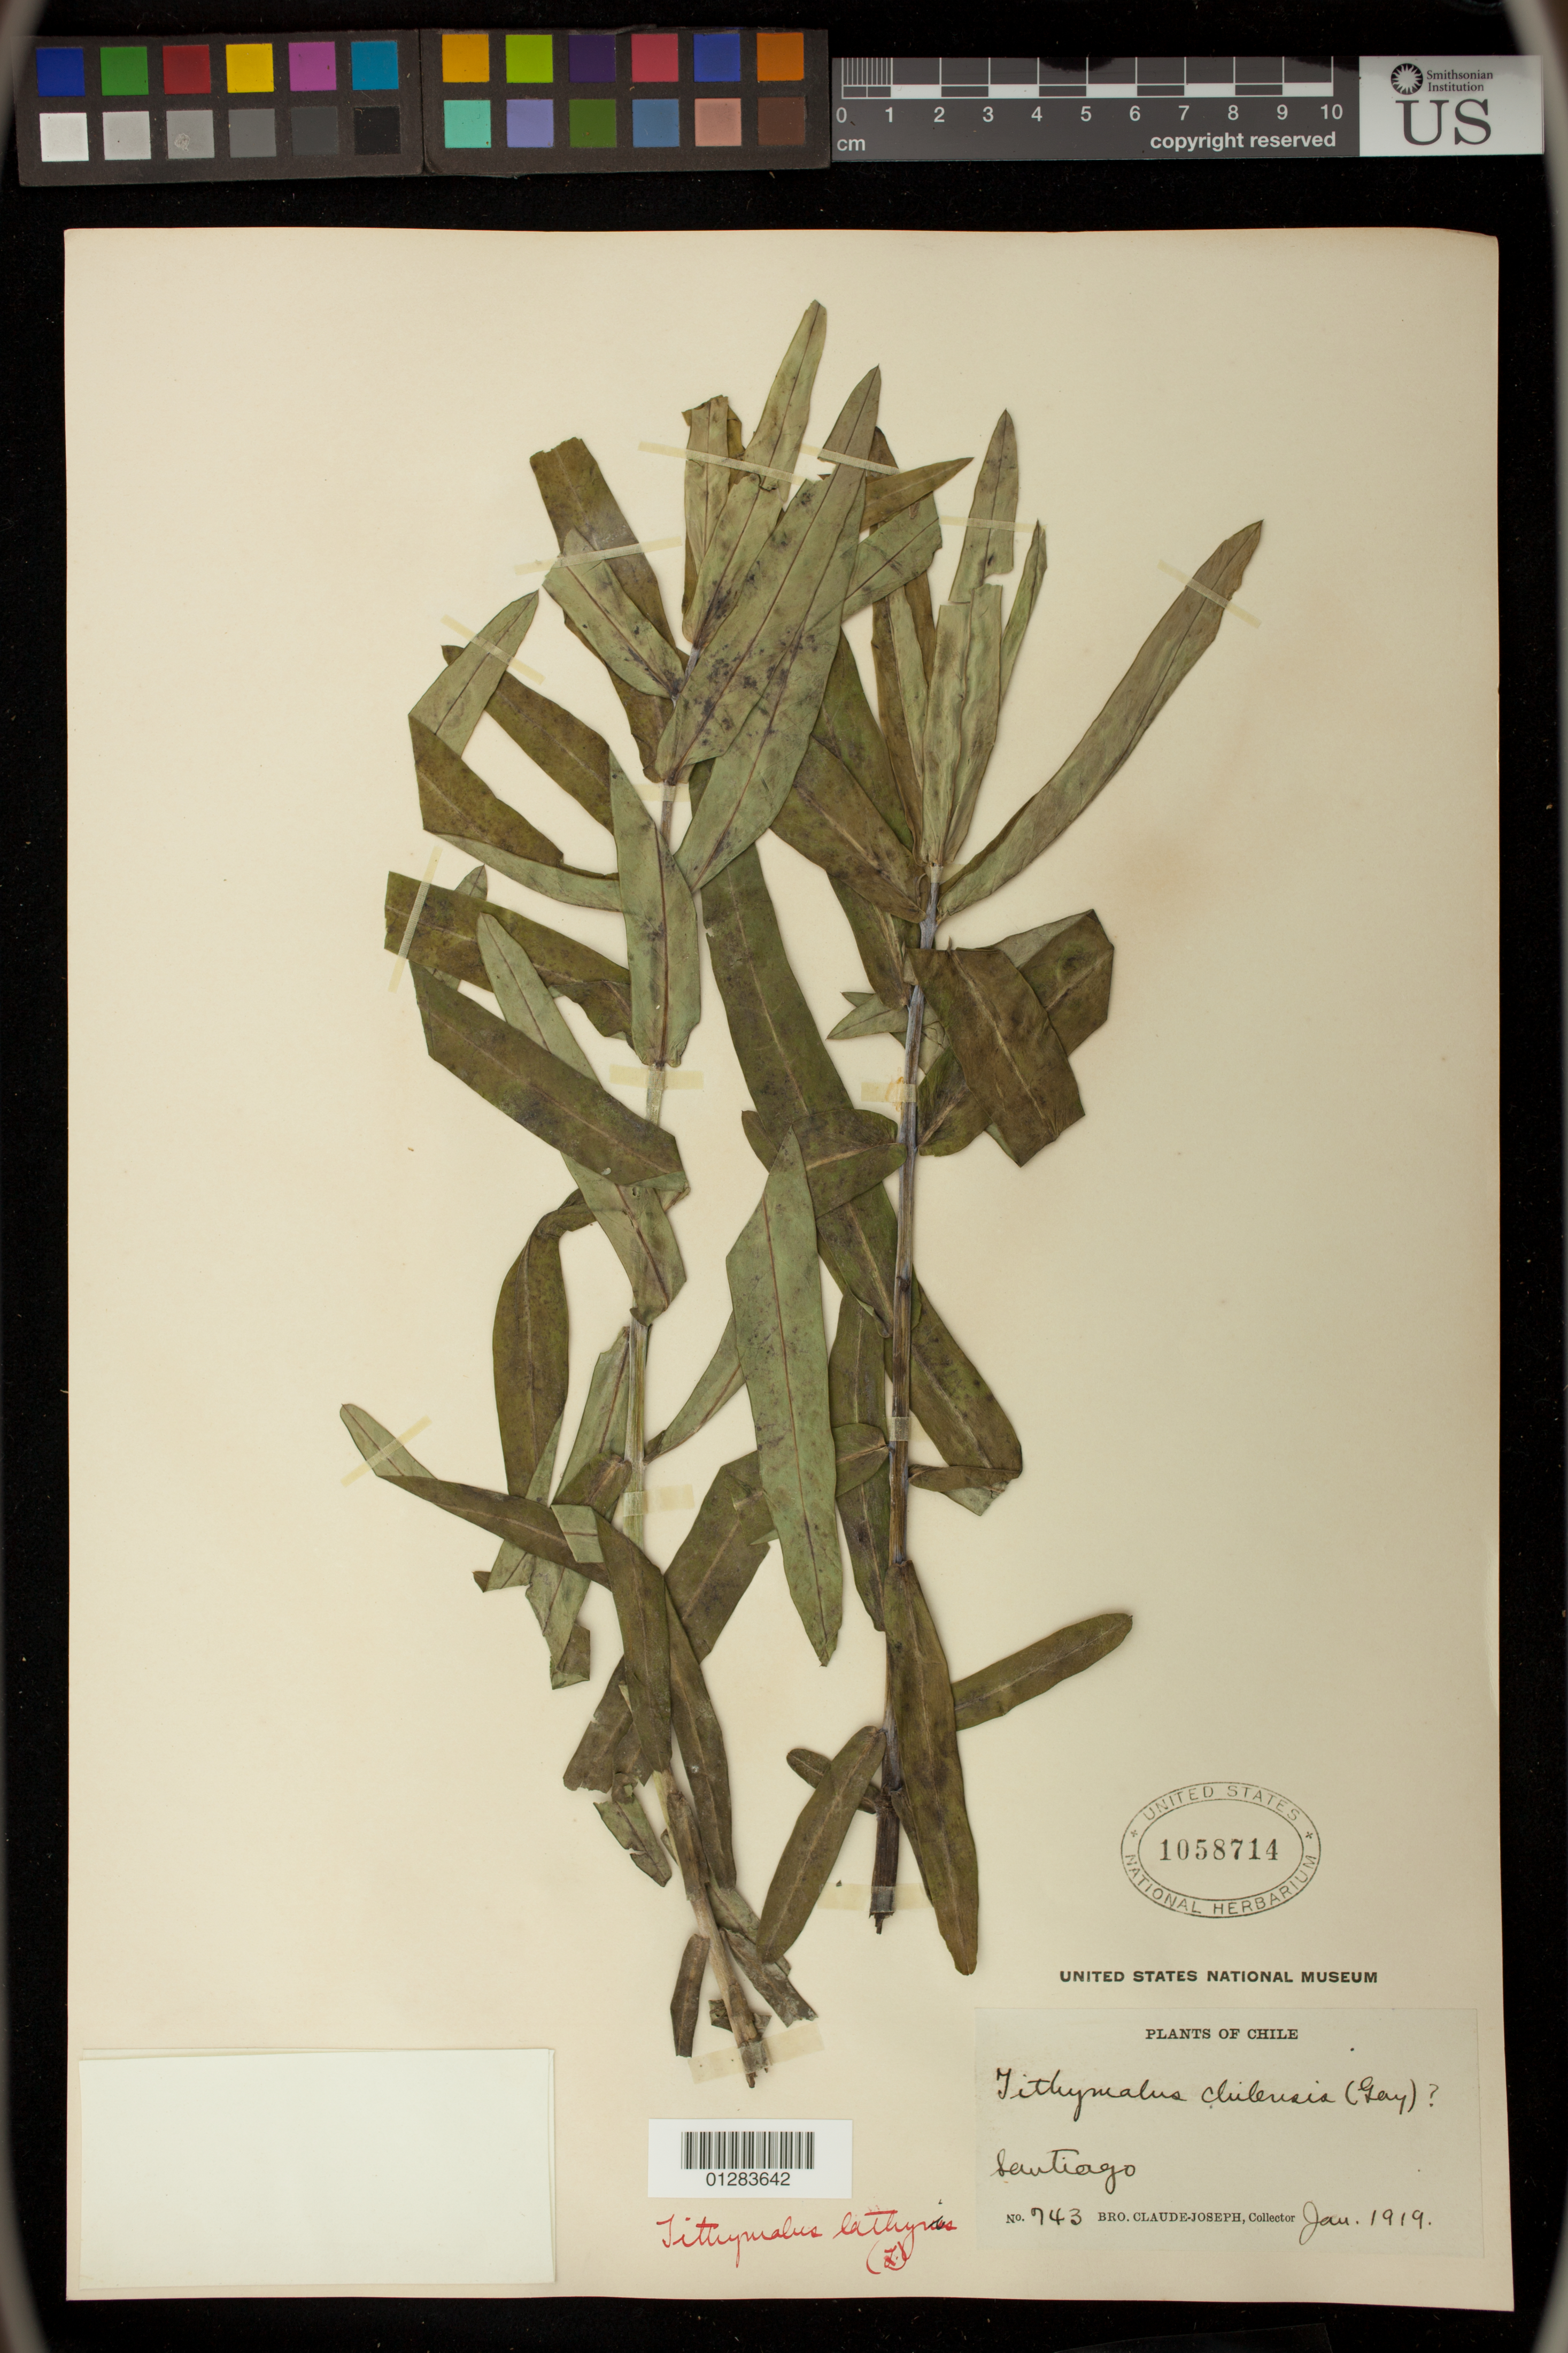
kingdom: Plantae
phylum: Tracheophyta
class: Magnoliopsida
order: Malpighiales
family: Euphorbiaceae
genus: Euphorbia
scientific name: Euphorbia lathyris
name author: L.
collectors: Bro. Claude-Joseph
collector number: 743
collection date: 1919-01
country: Chile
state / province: Región Metropolitana (RM)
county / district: Santiago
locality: Santiago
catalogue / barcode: US 1058714